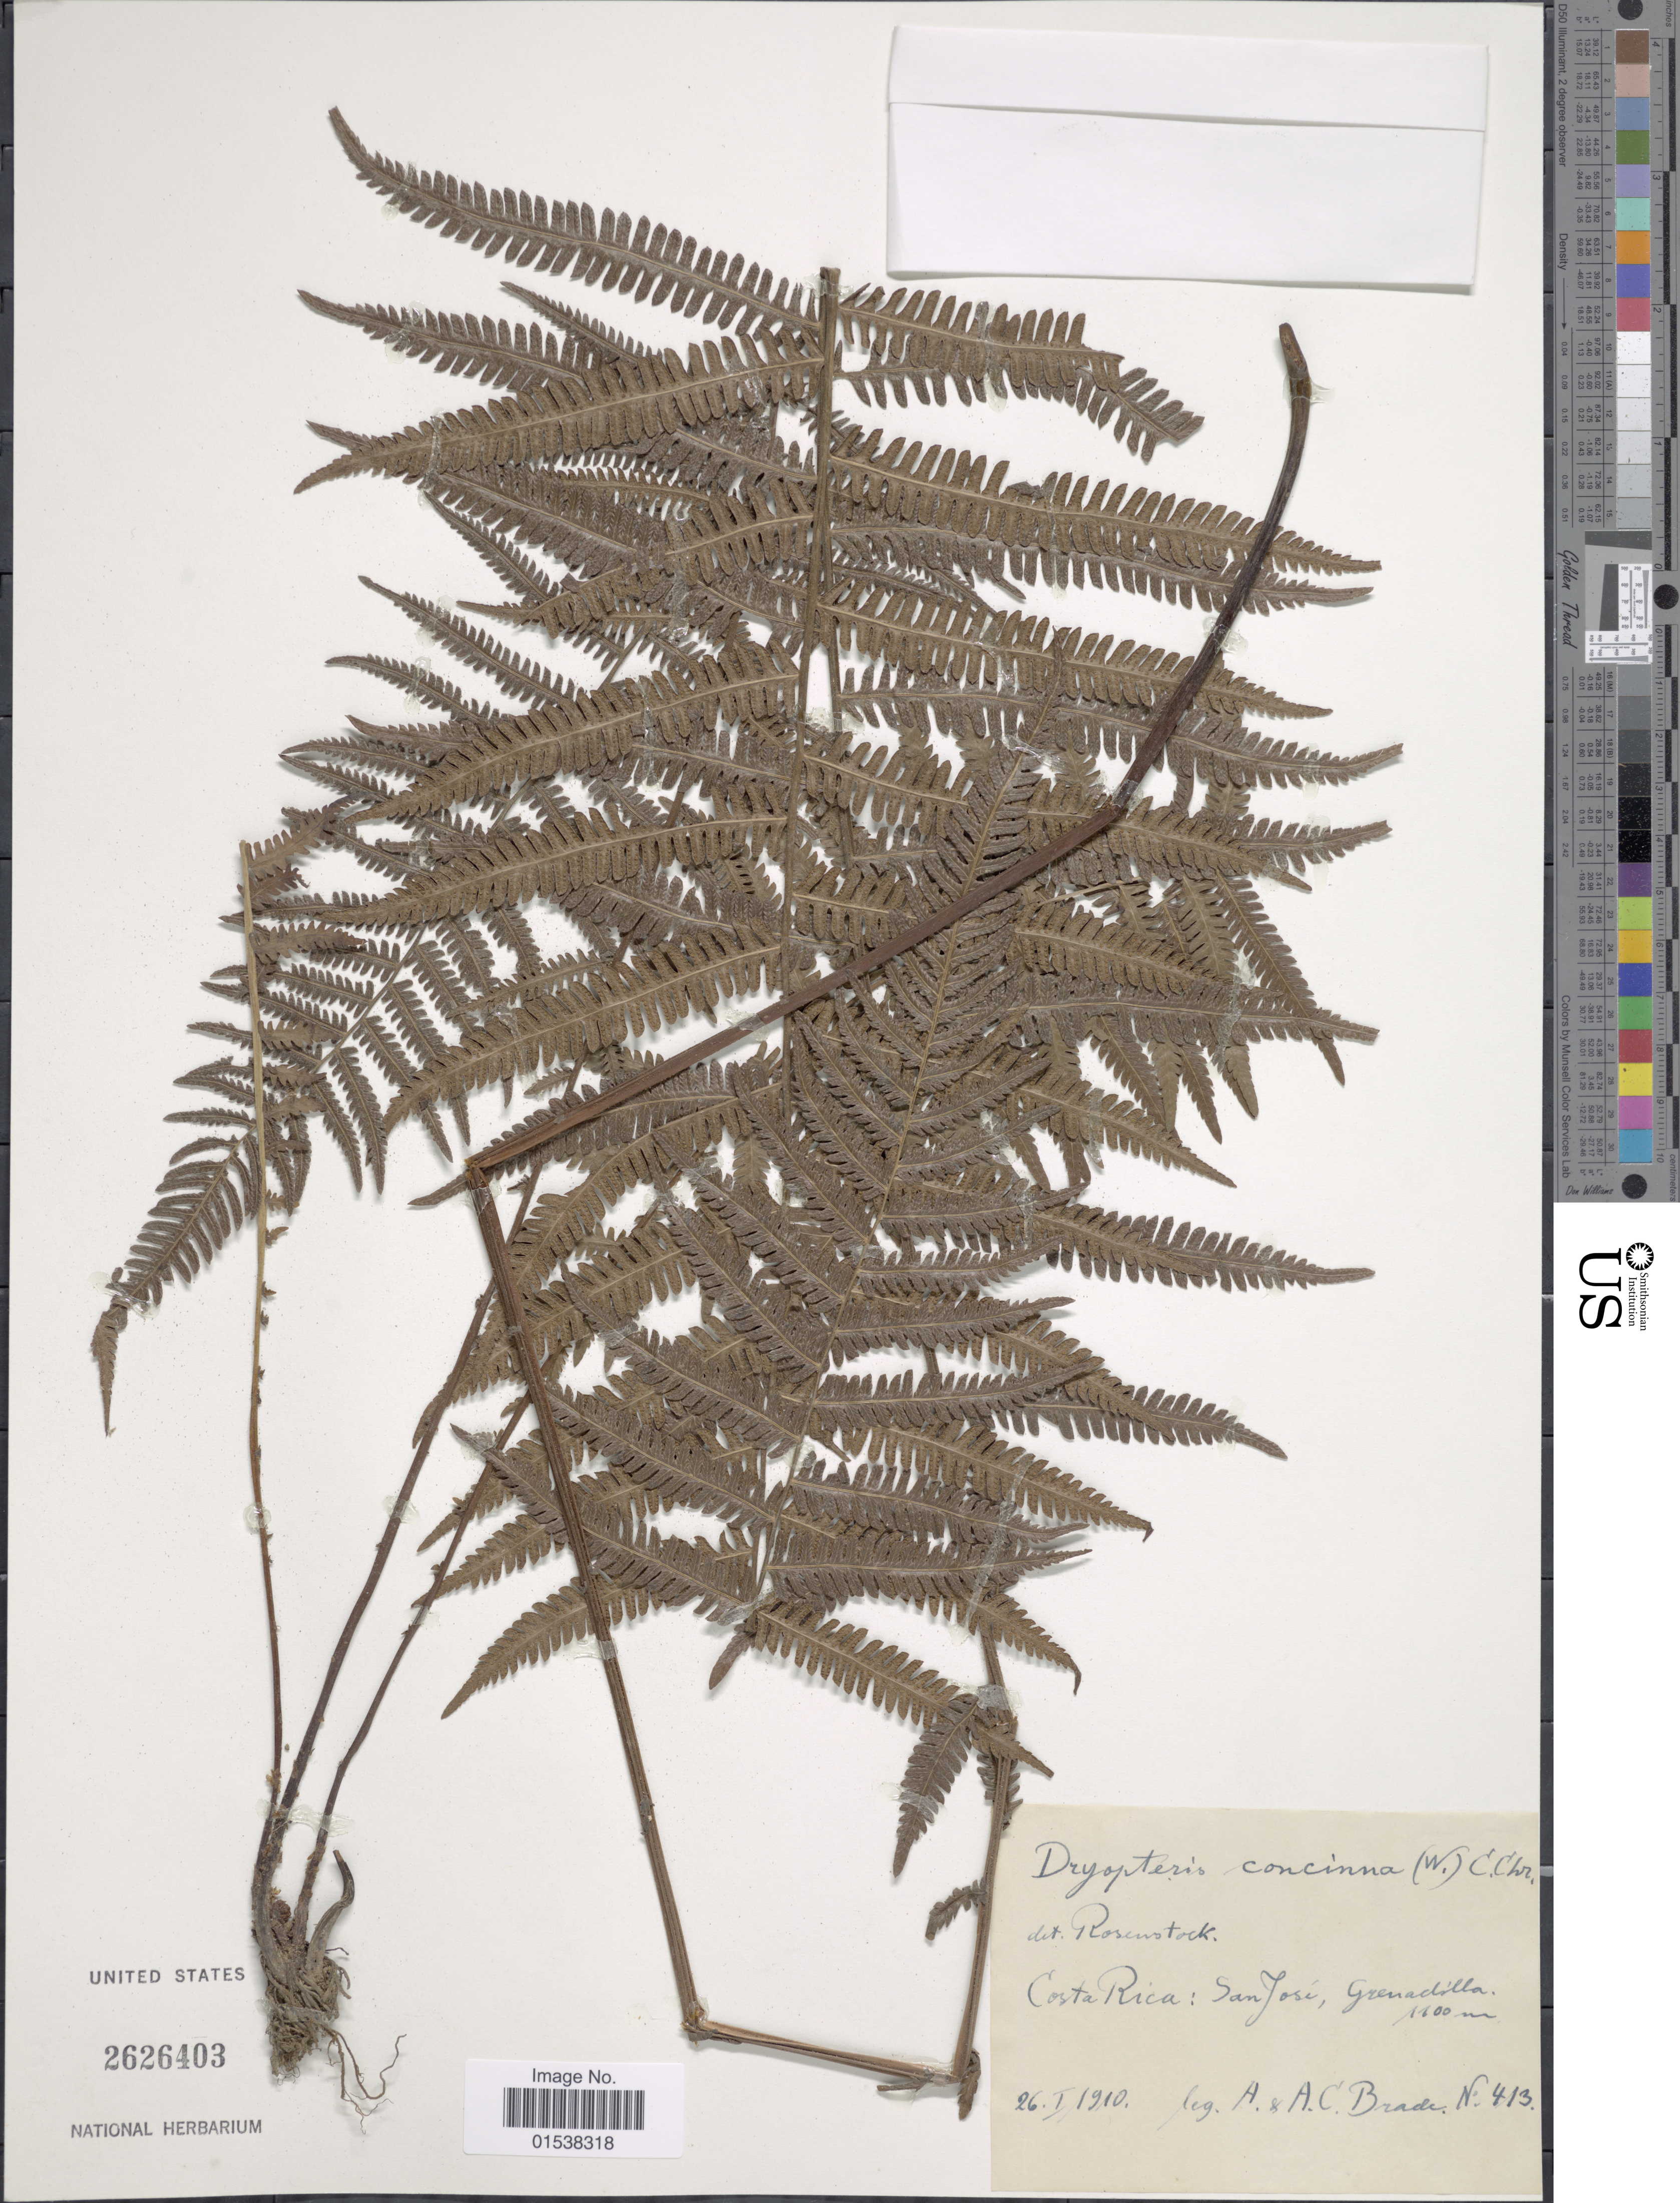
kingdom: Plantae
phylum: Tracheophyta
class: Polypodiopsida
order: Polypodiales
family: Thelypteridaceae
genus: Amauropelta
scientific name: Amauropelta concinna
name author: (Willd.) Pic. Serm.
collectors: A. Brade & A. C. Brade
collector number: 413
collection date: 1910-01-26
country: Costa Rica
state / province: San José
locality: Costa Rica: San Jose, Grenadilla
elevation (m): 1100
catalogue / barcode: US 2626403